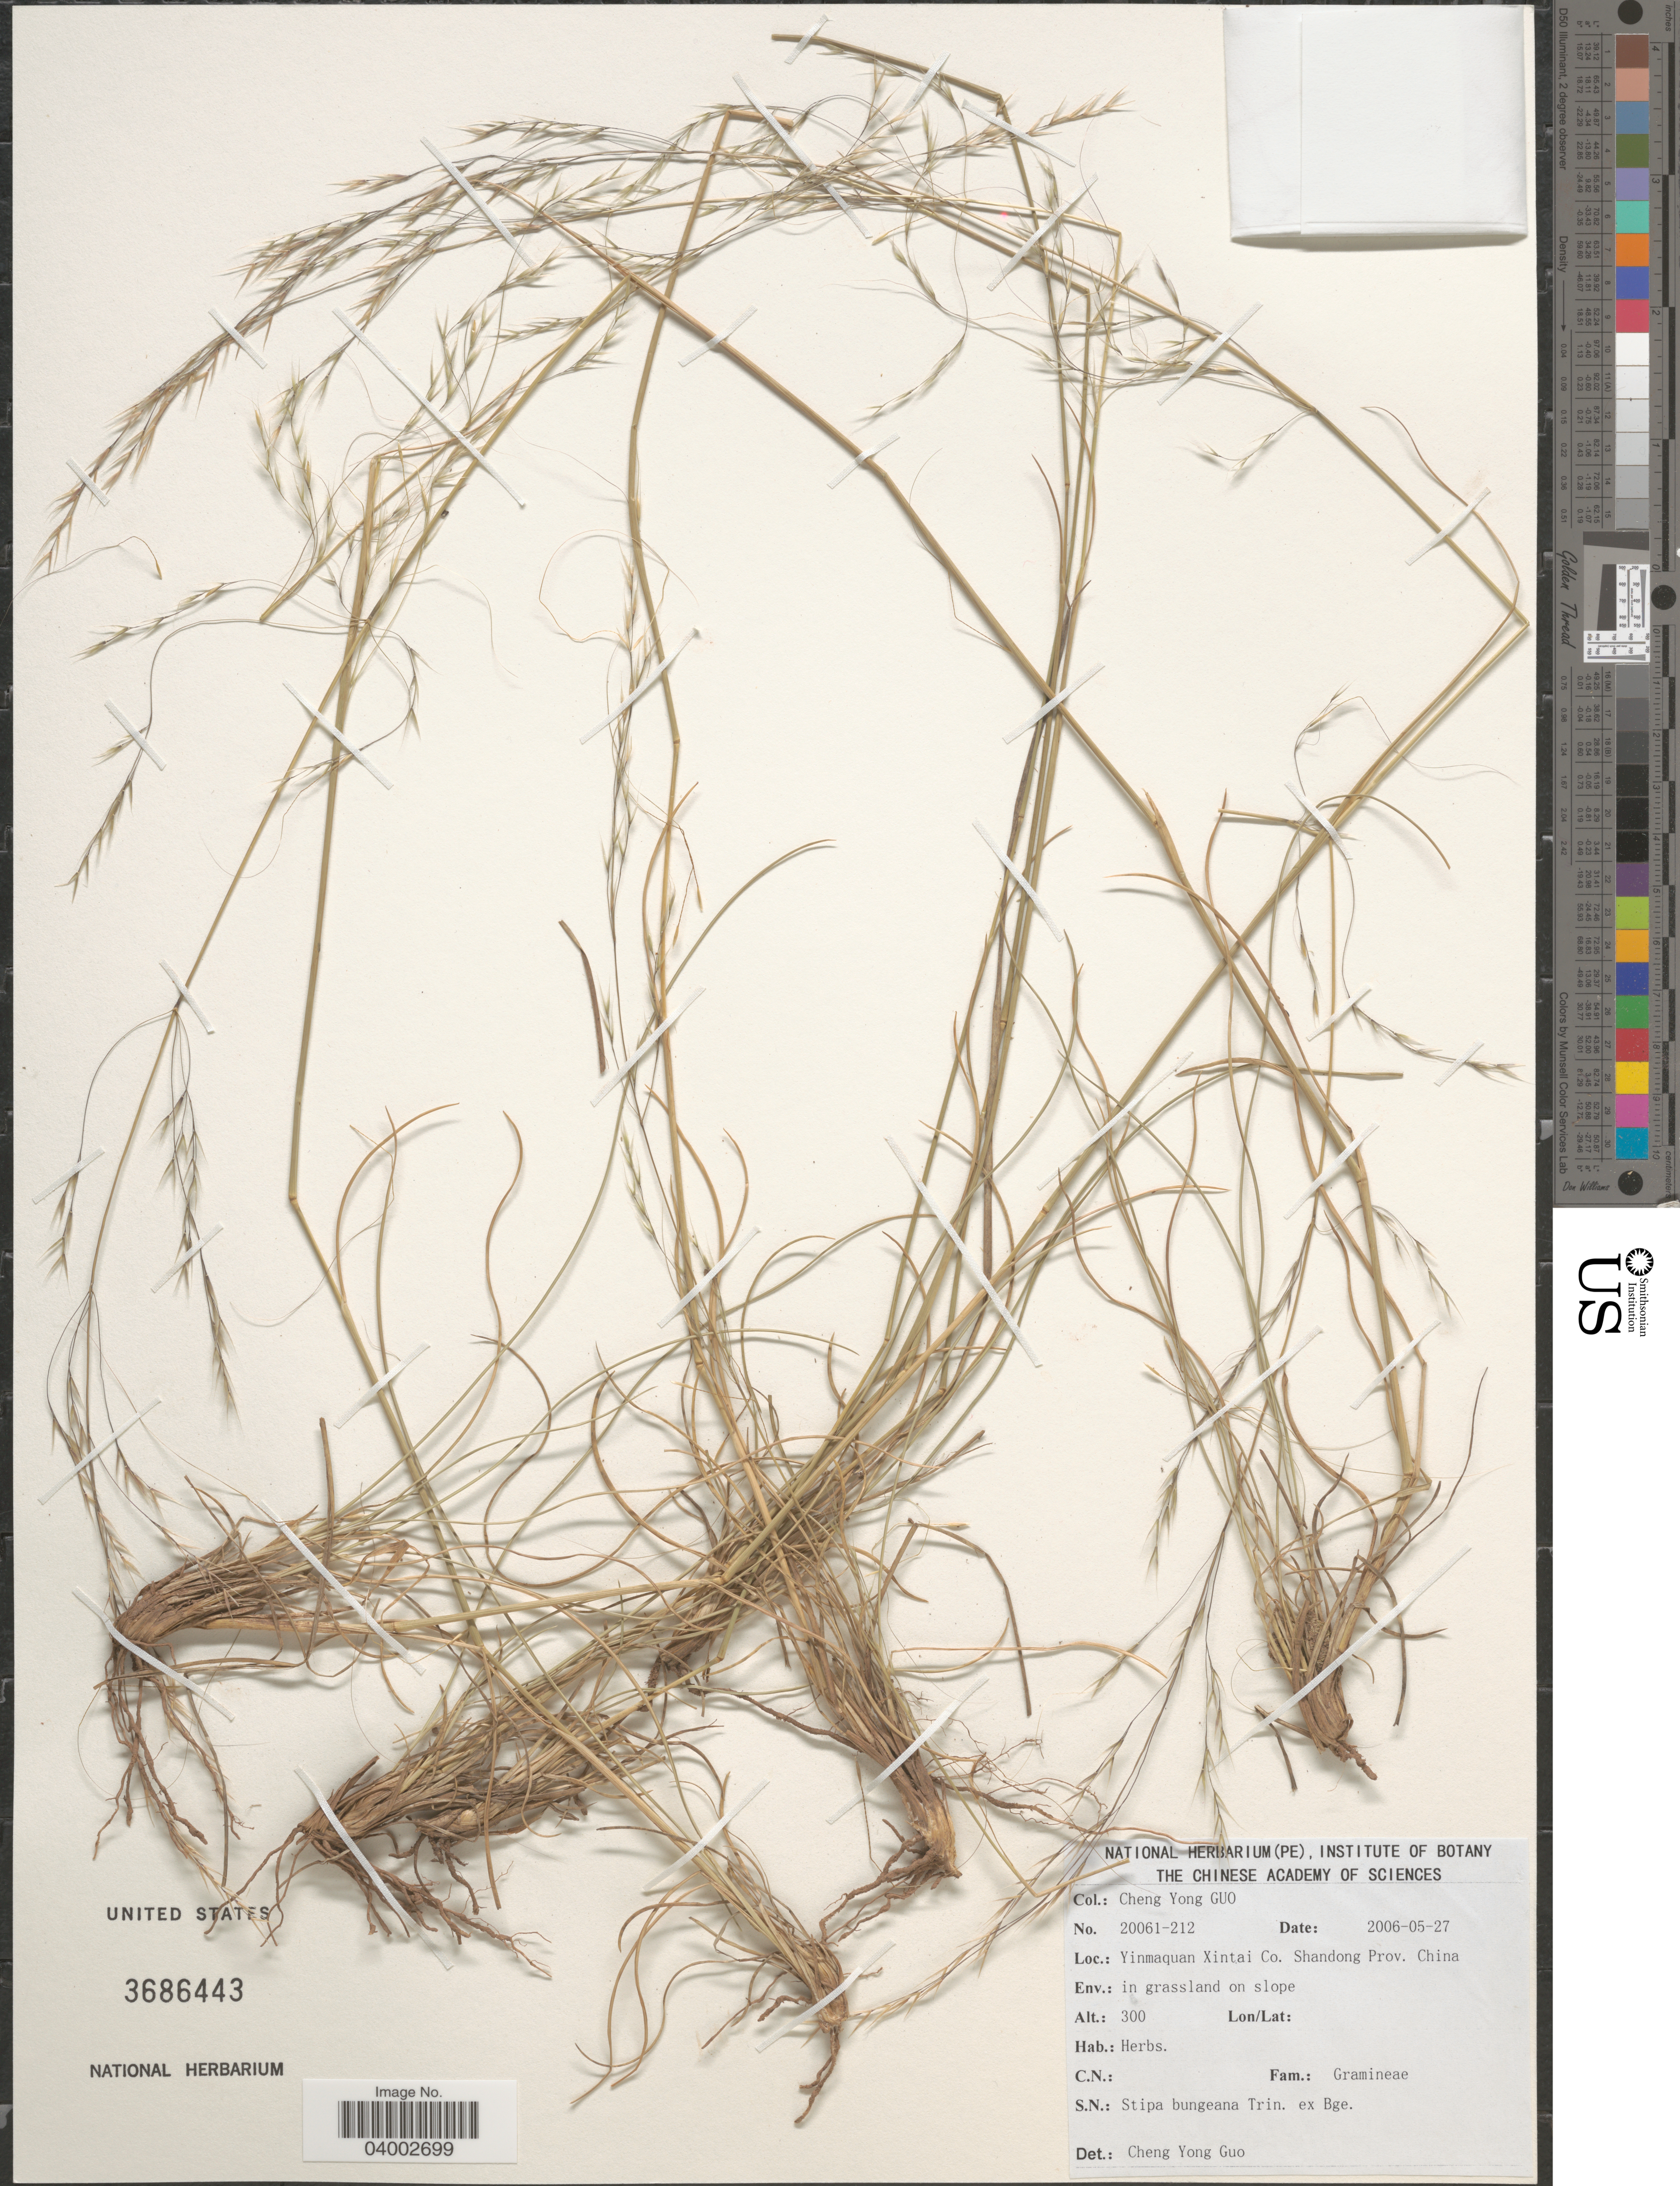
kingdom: Plantae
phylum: Tracheophyta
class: Liliopsida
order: Poales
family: Poaceae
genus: Stipa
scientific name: Stipa bungeana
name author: Trin.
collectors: Guo Chengyong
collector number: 20061-212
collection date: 2006-05-27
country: China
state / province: Shandong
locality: Yinmaquan Xintai Co.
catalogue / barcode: US 3686443